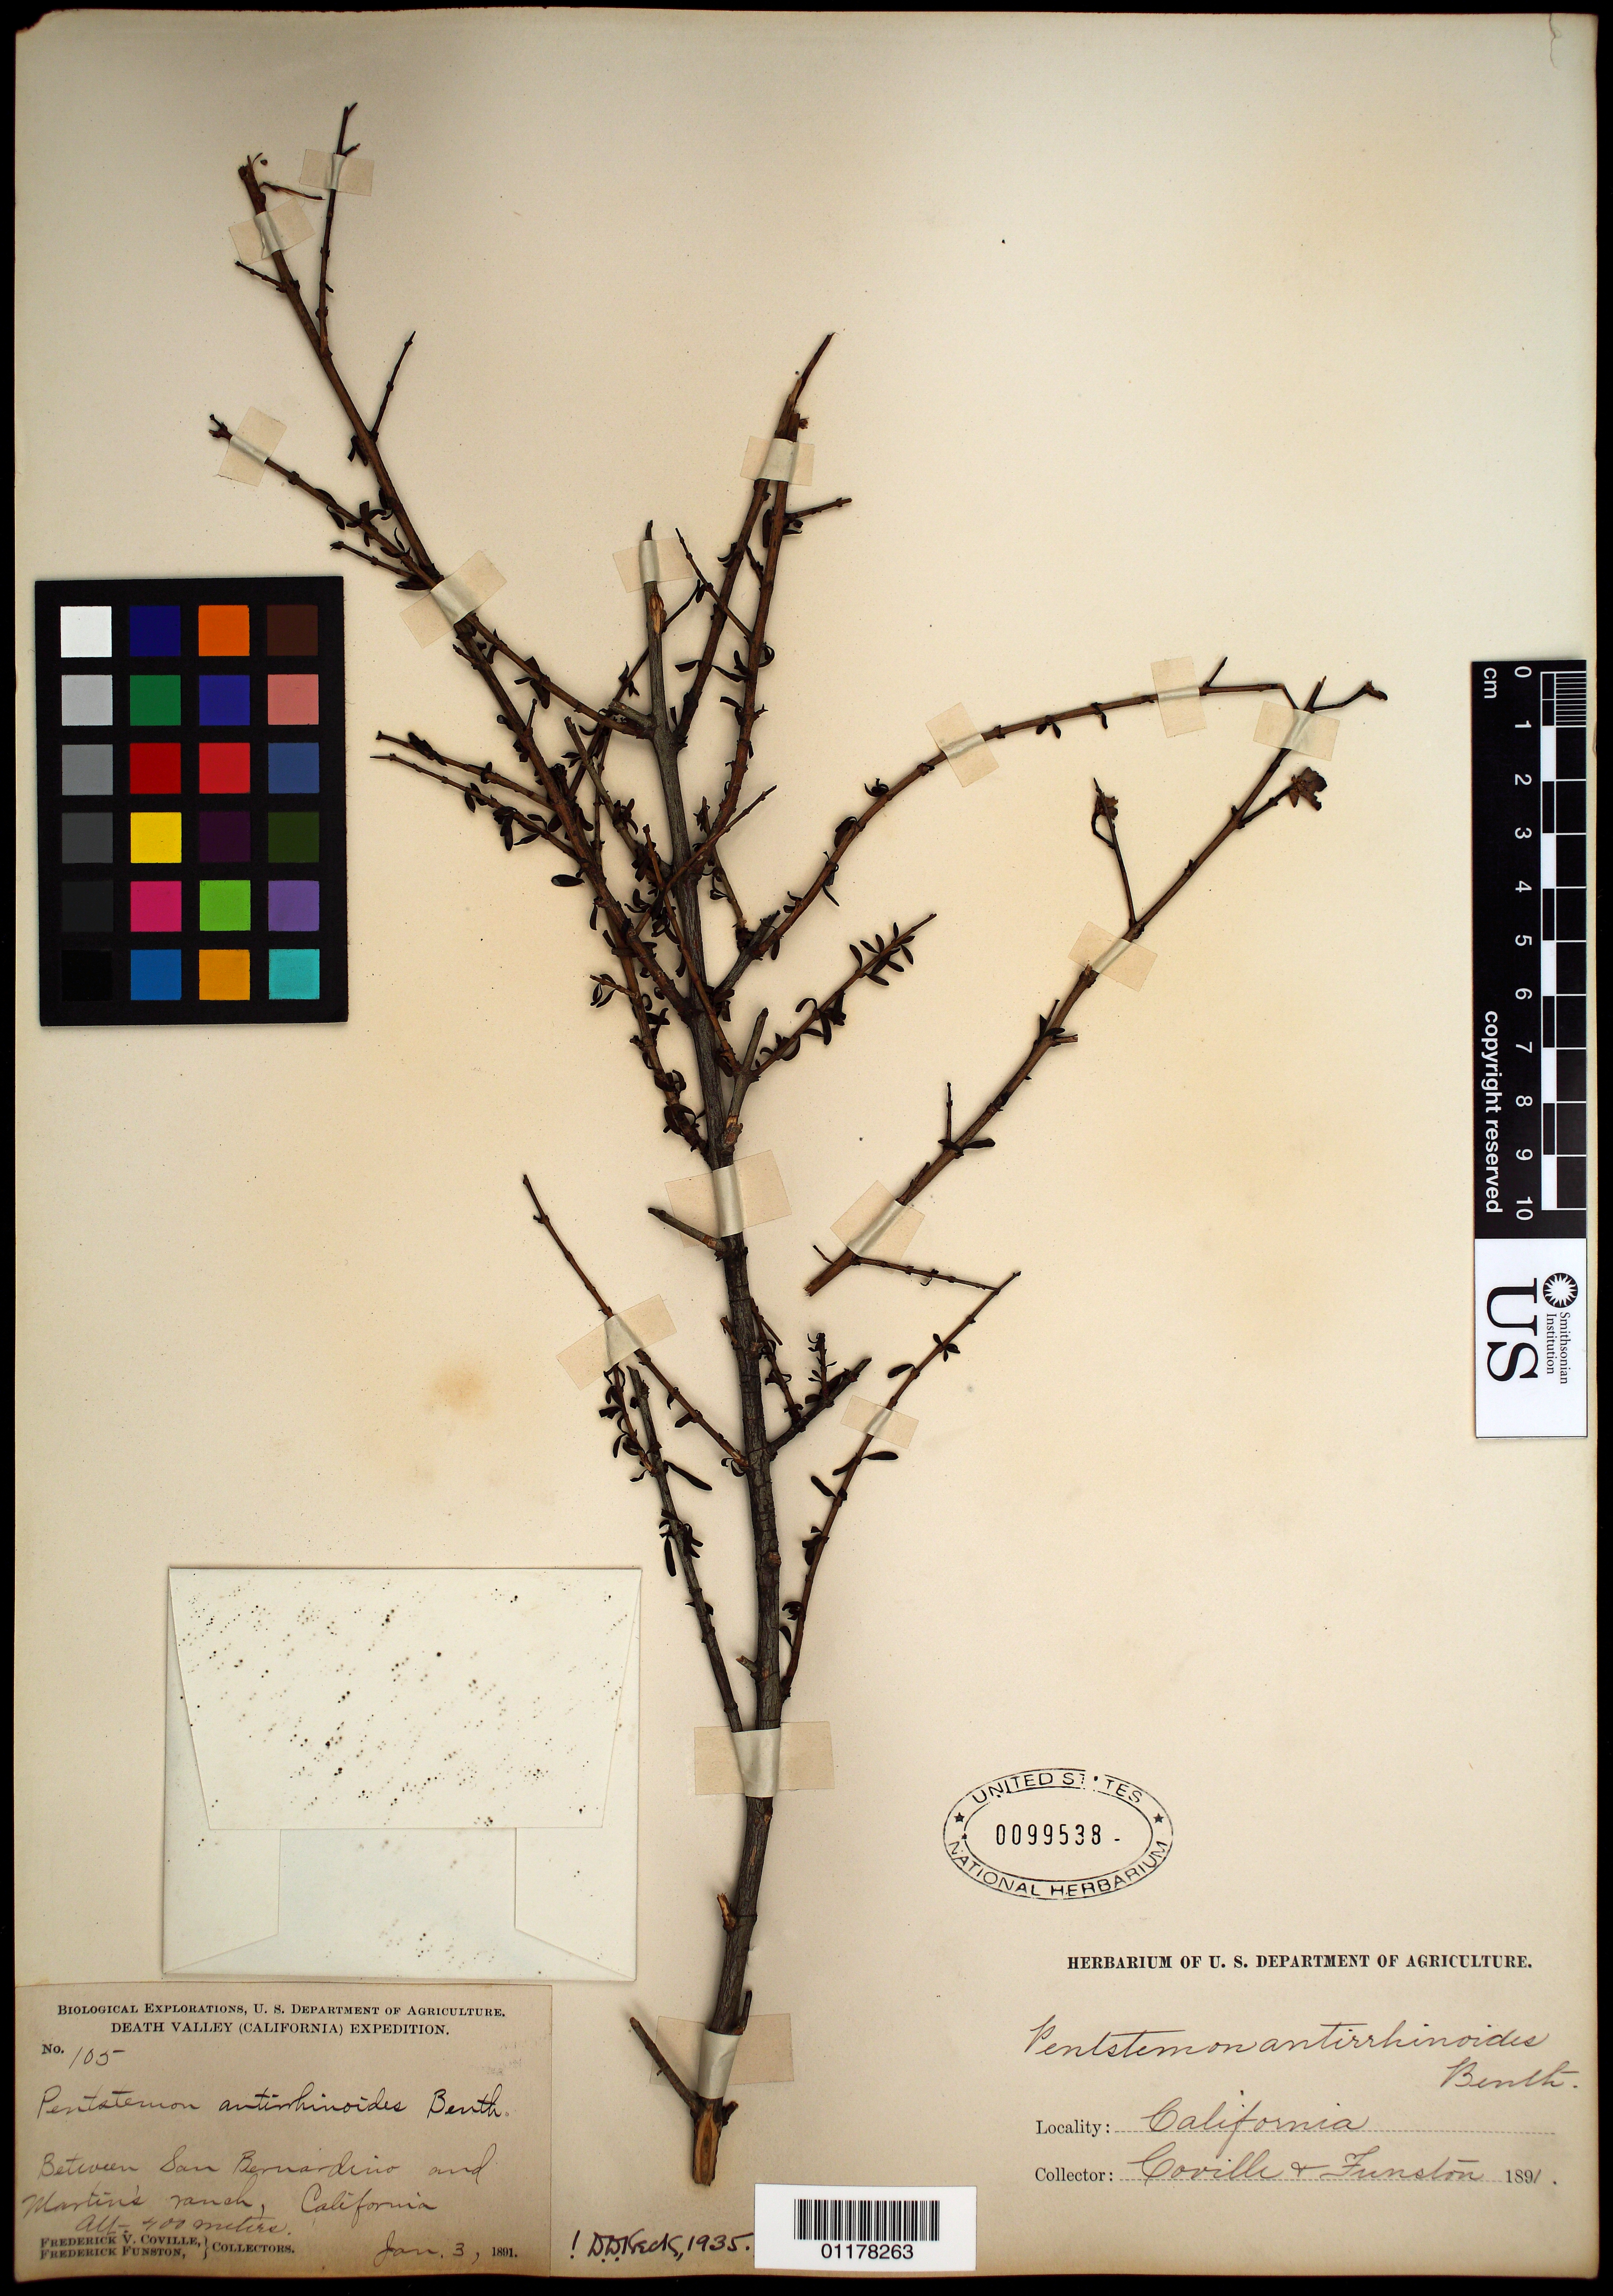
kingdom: Plantae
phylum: Tracheophyta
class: Magnoliopsida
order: Lamiales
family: Plantaginaceae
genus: Penstemon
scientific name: Penstemon antirrhinoides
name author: Benth.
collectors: F. V. Coville & F. Funston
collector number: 105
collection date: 1891-01-03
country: United States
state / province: California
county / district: San Bernardino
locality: Between San Bernardino and Martin's Ranch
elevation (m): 400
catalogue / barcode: US 99538